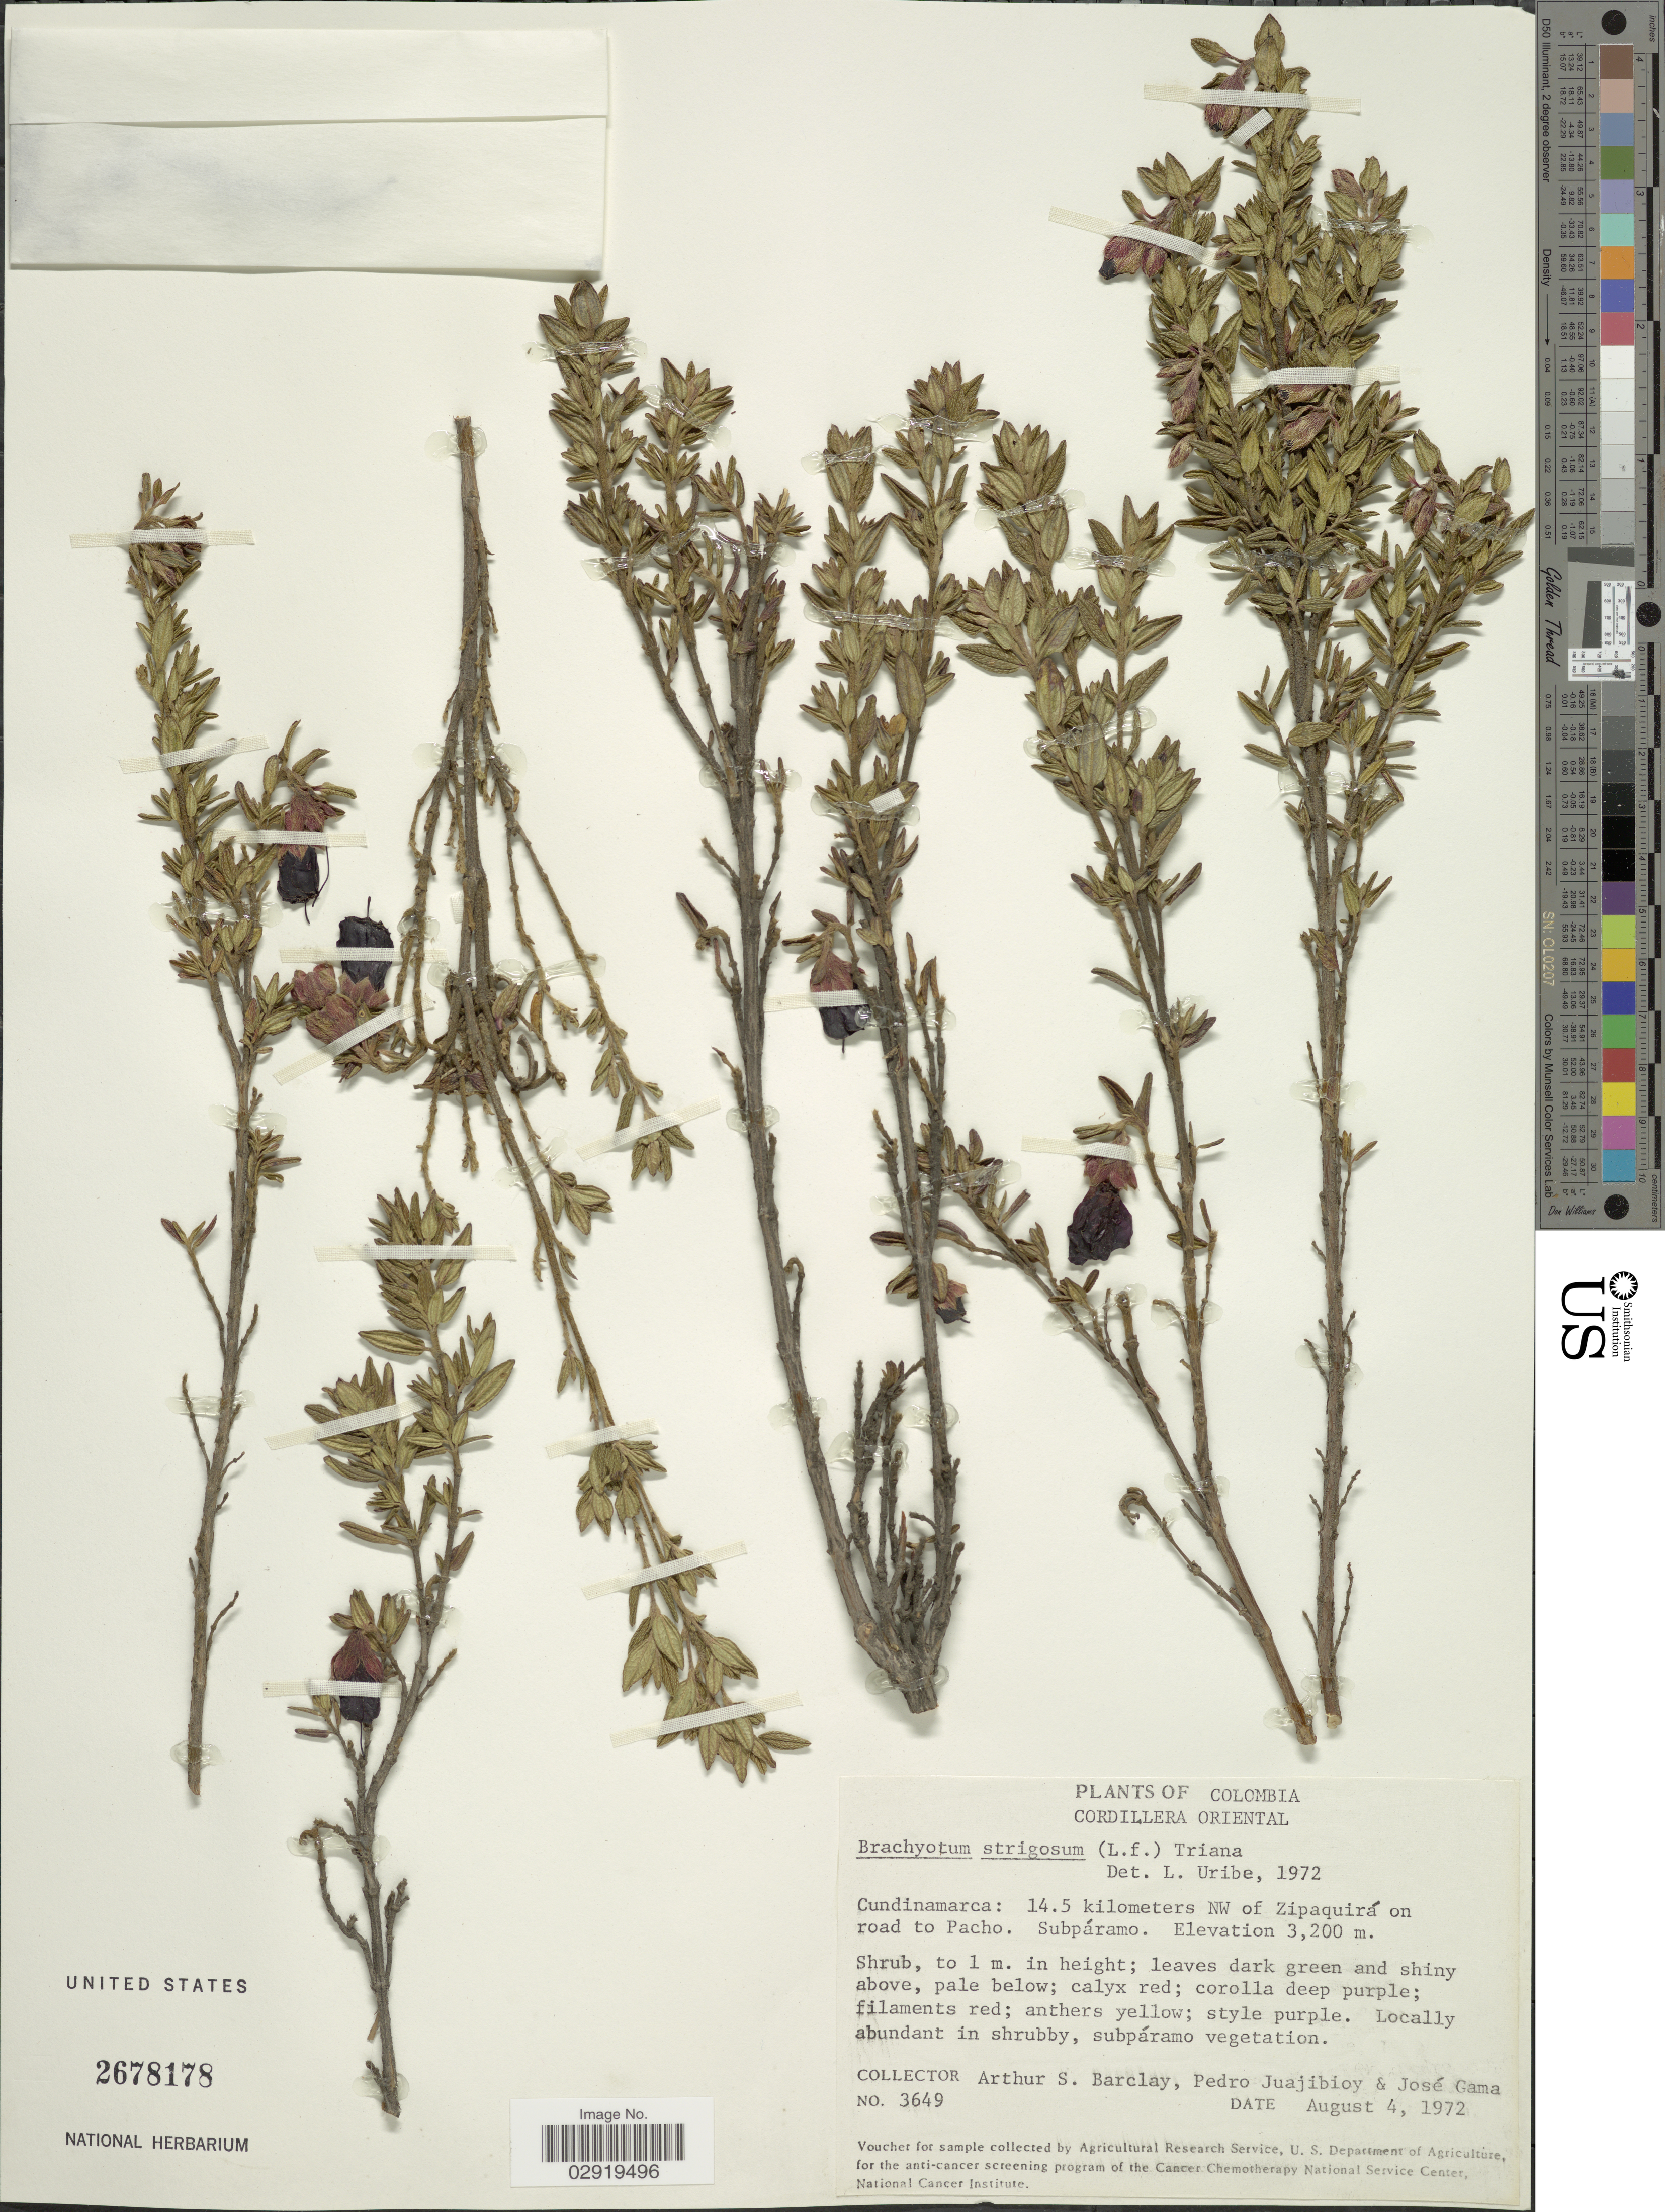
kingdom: Plantae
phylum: Tracheophyta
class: Magnoliopsida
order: Myrtales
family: Melastomataceae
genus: Brachyotum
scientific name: Brachyotum strigosum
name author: (L. f.) Triana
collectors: A. S. Barclay, P. Juajibioy & J. Gama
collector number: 3649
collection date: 1972-08-04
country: Colombia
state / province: Cundinamarca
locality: Cordillera Oriental. 14.5 kilometers NW of Zipaquirá on road to Pacho.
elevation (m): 3200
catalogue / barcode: US 2678178